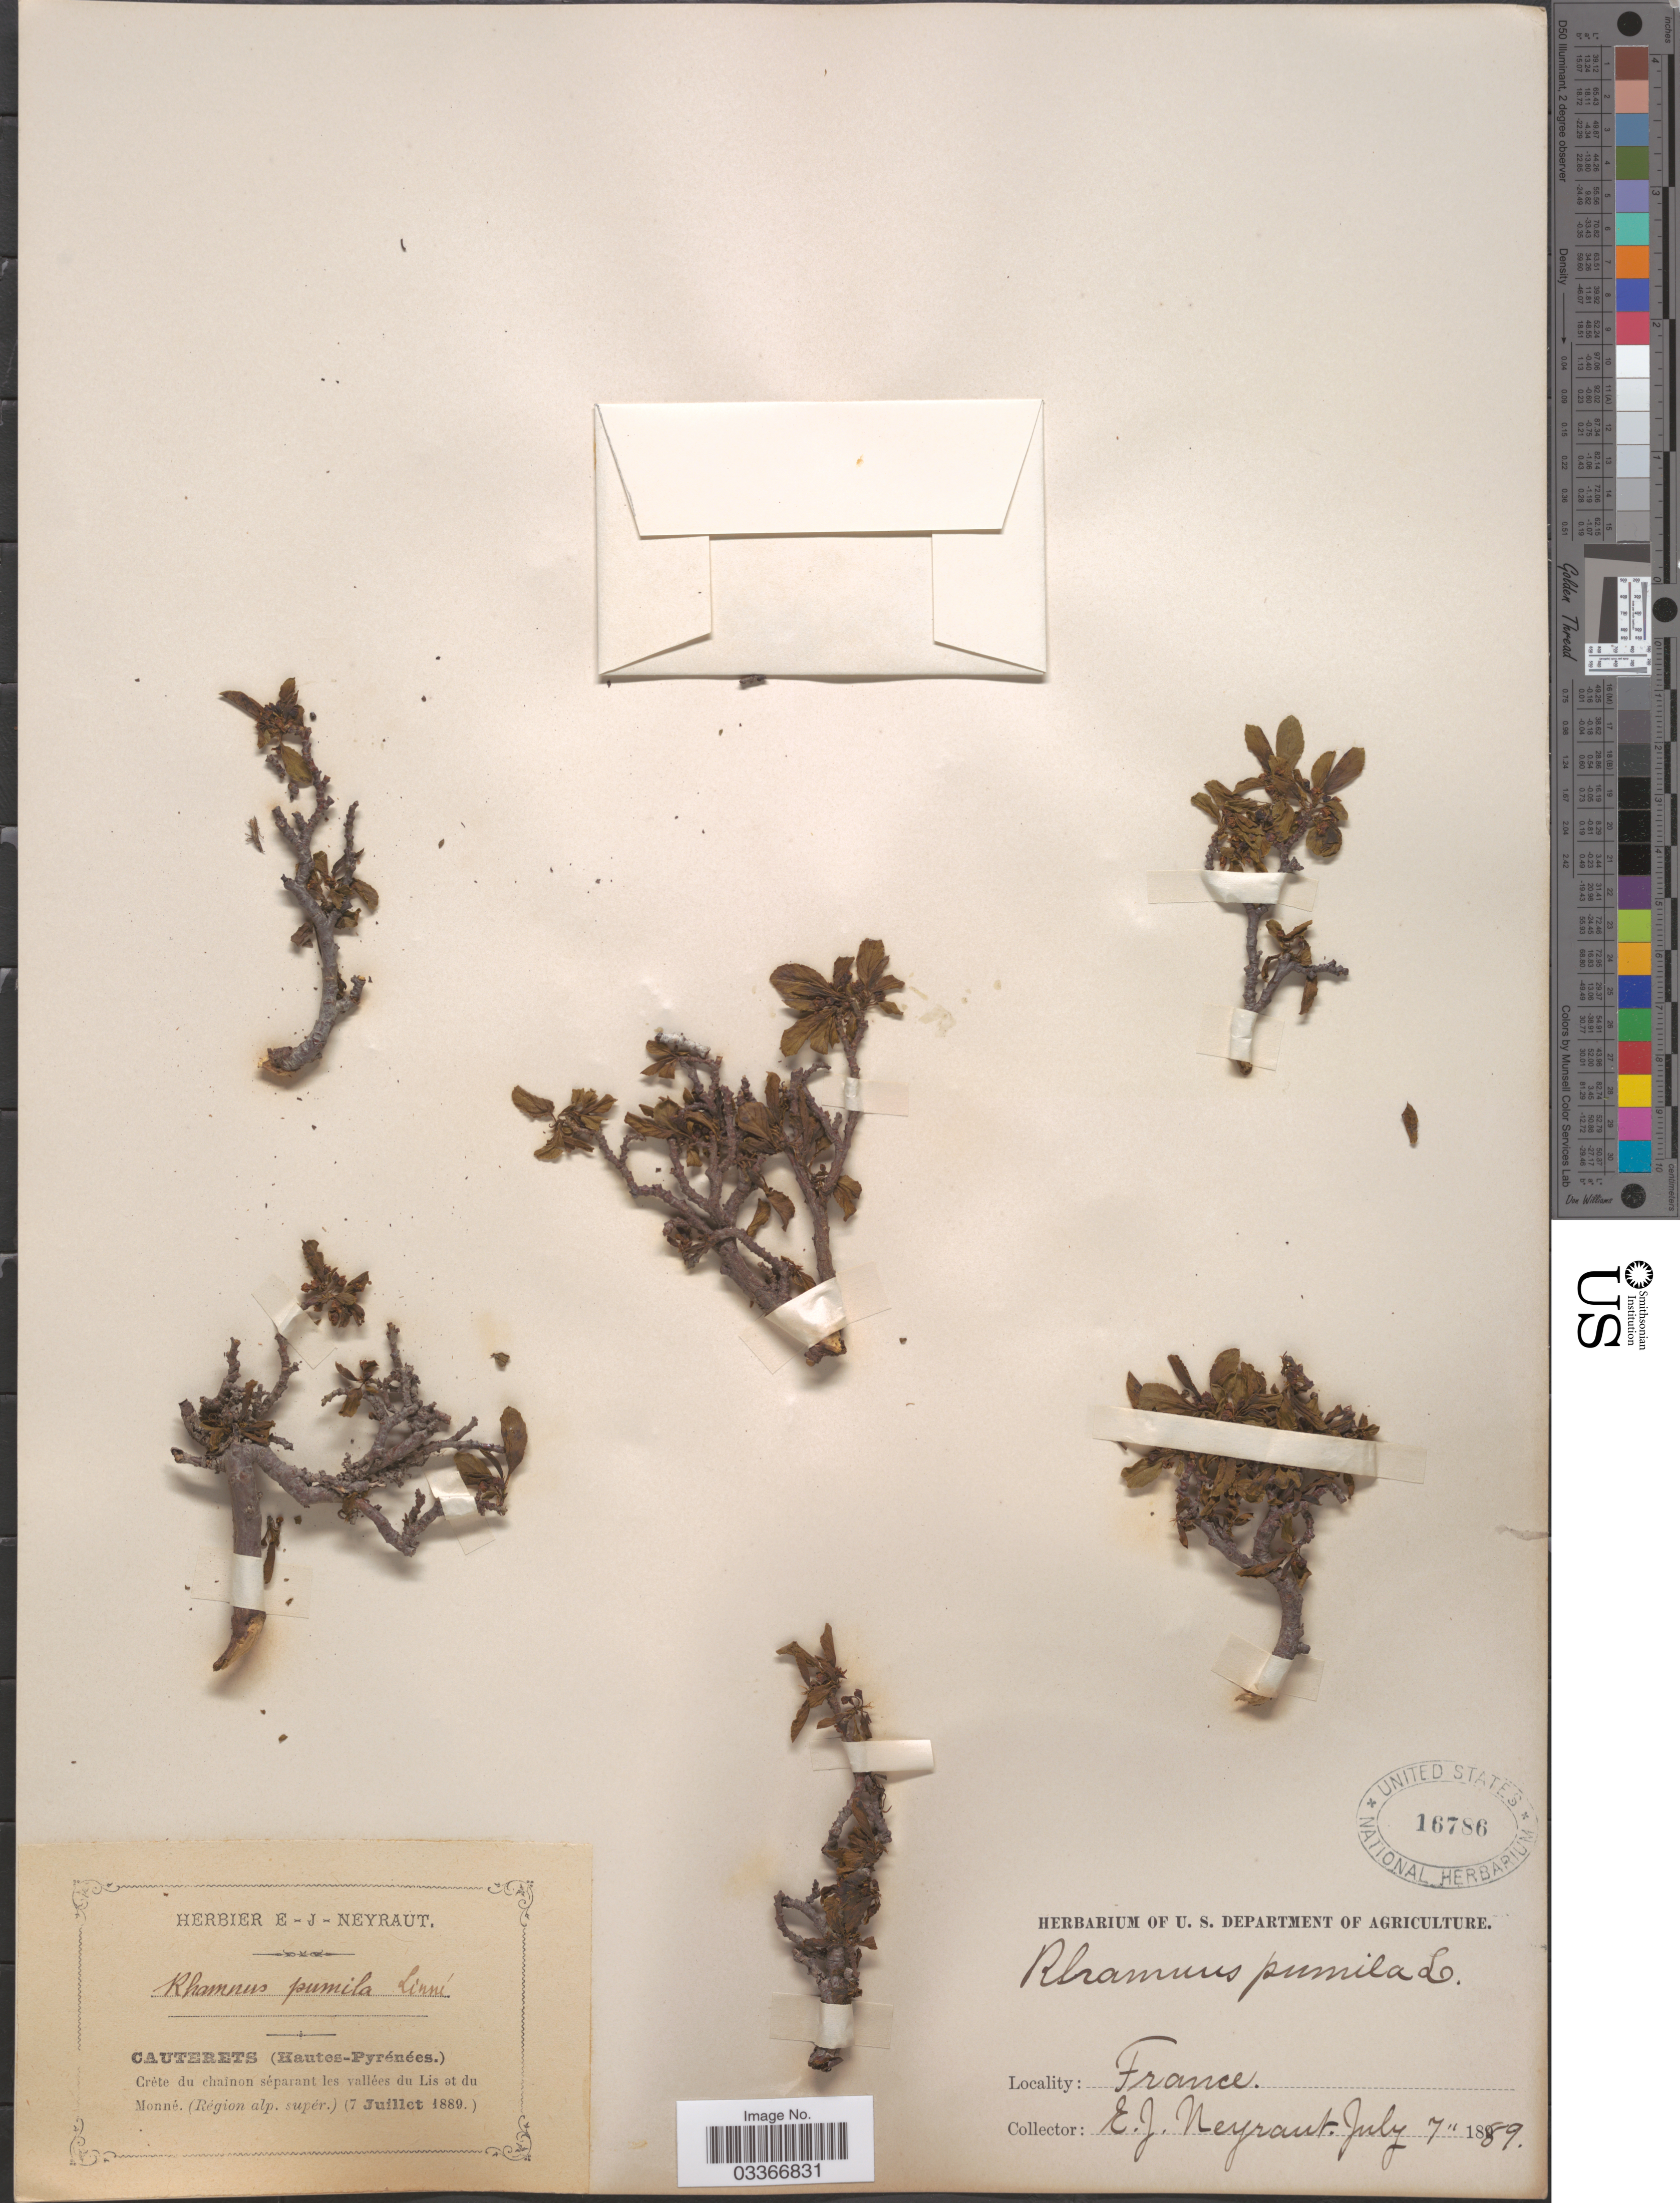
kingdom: Plantae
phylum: Tracheophyta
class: Magnoliopsida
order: Rosales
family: Rhamnaceae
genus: Rhamnus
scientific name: Rhamnus pumila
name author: Turra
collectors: E. Neyraut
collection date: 1889-07-07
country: France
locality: Cauterets (Hautes-Pyrénées.). Crète du chainon séparant les vallées du Lis et du Monné. (Région alp. supér.).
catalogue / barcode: US 16786